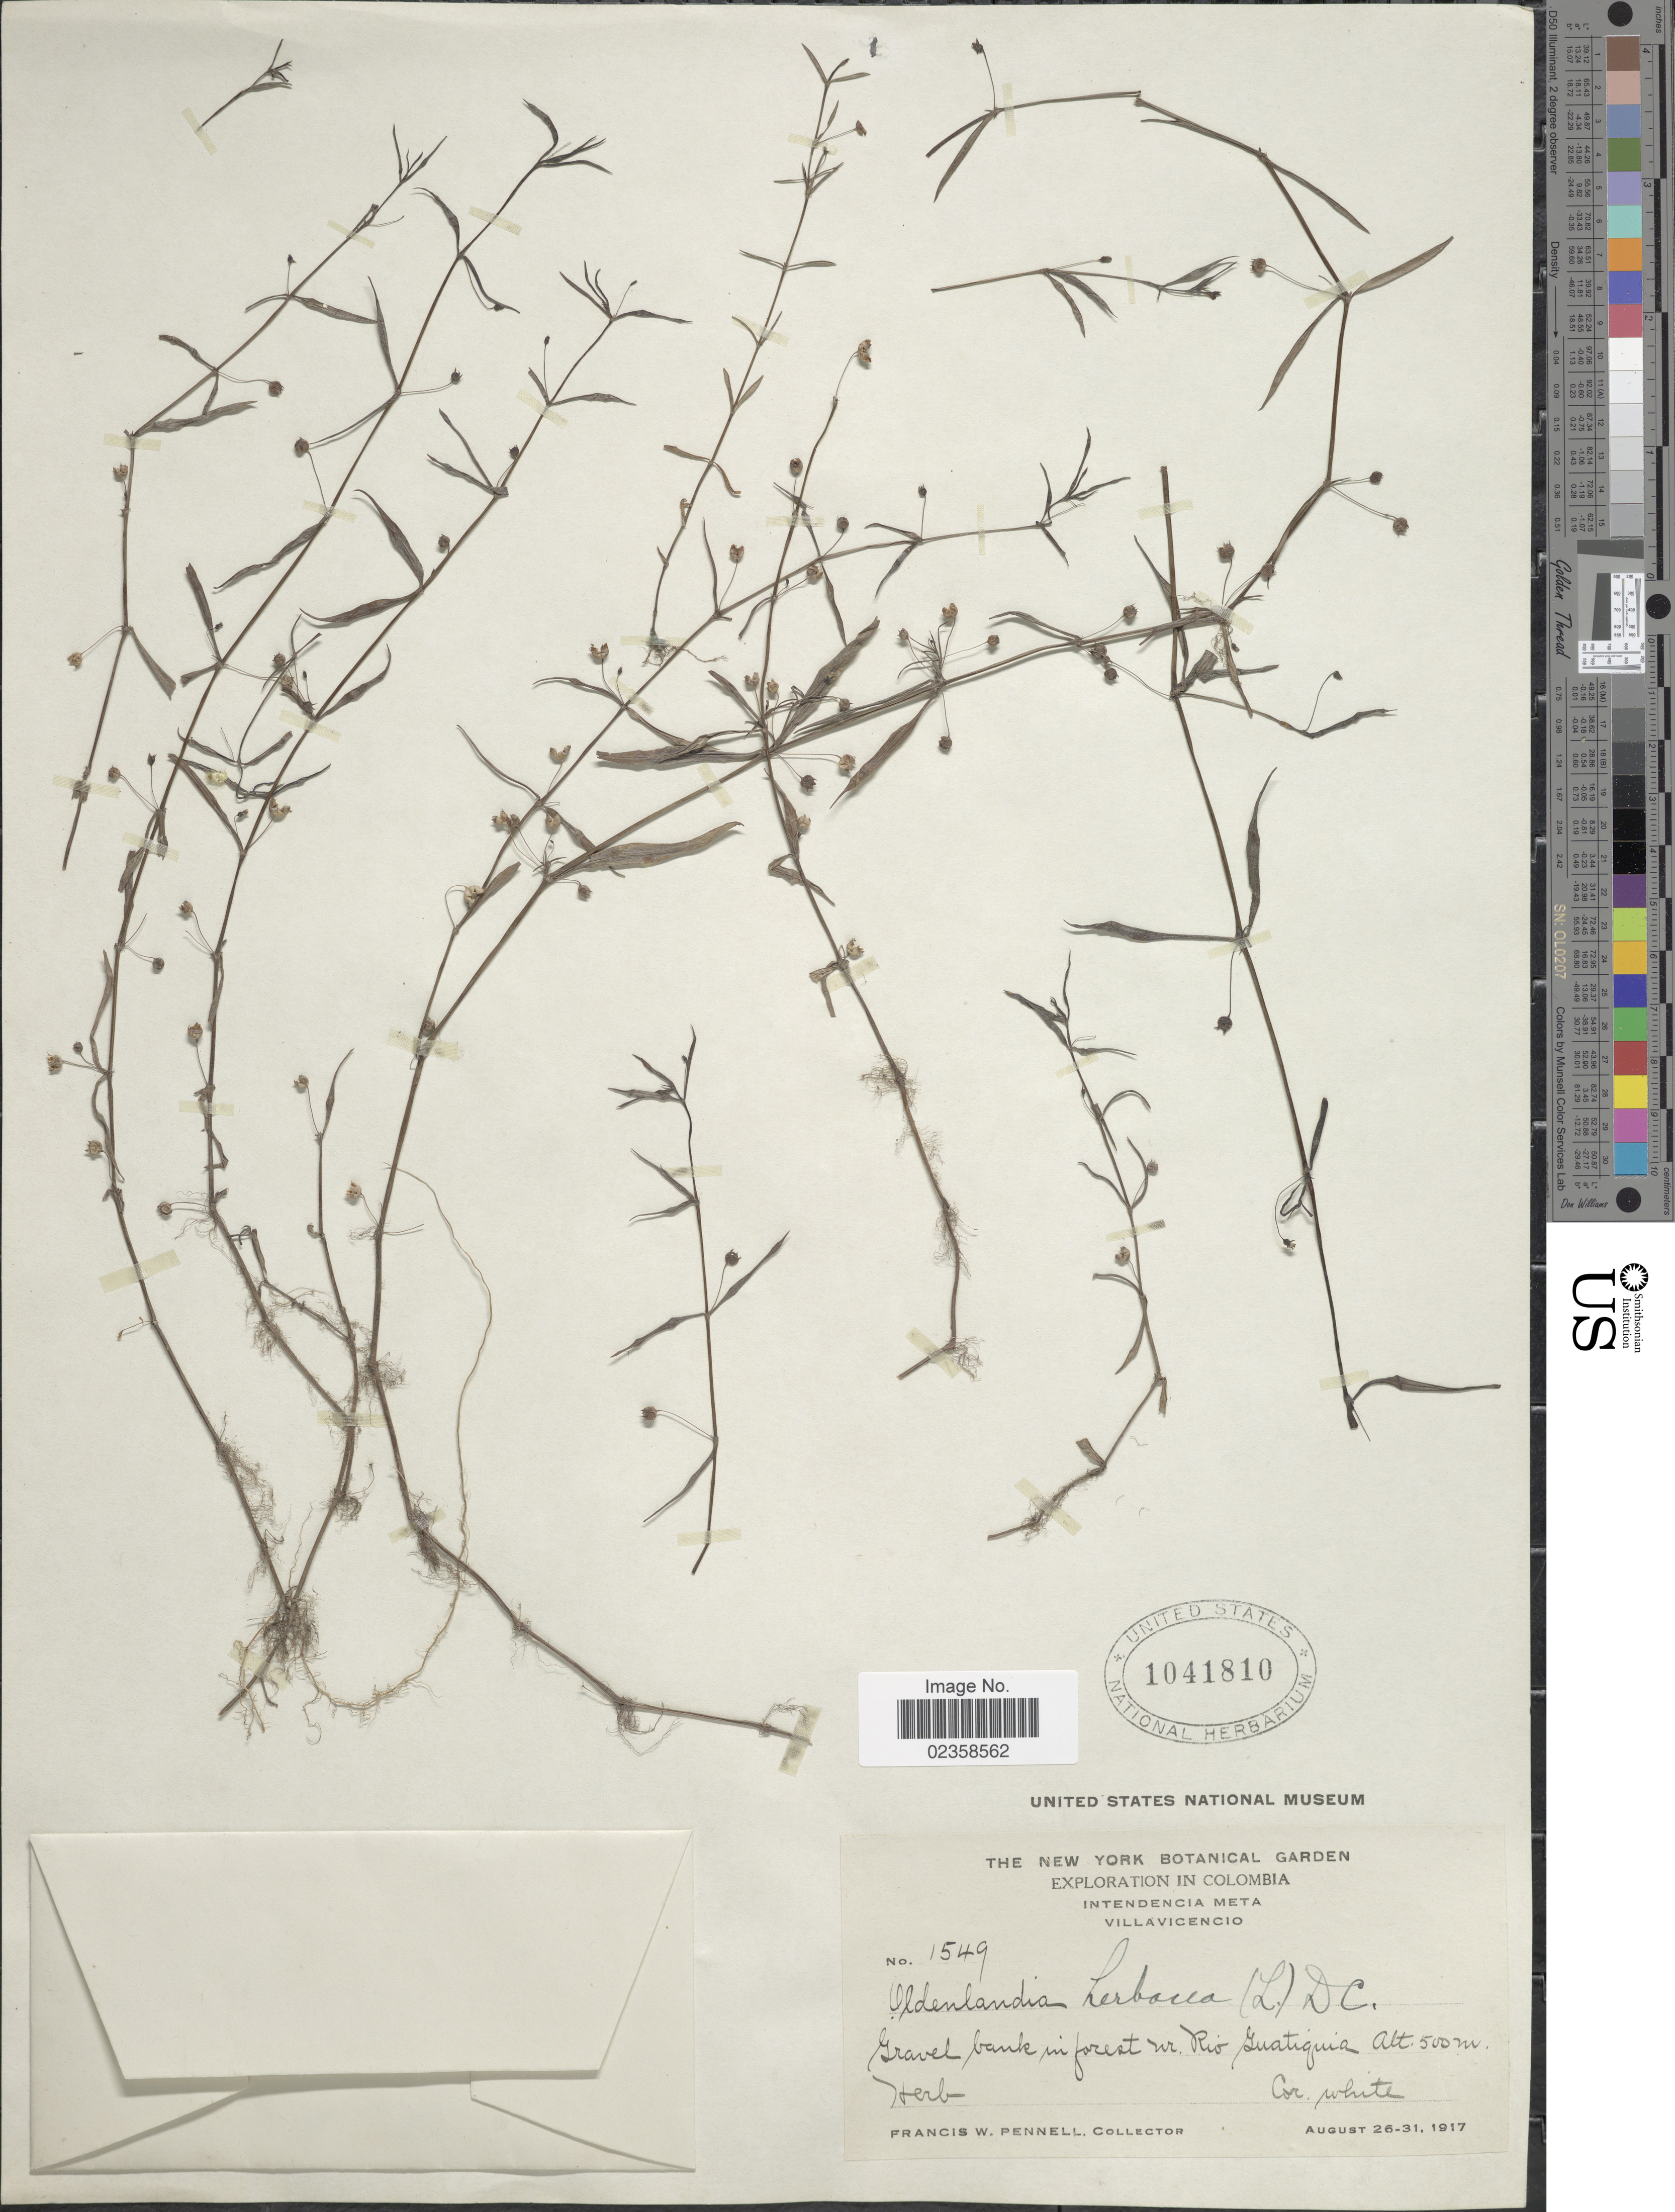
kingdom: Plantae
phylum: Tracheophyta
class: Magnoliopsida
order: Gentianales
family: Rubiaceae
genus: Oldenlandia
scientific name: Oldenlandia herbacea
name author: (L.) Roxb.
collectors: F. W. Pennell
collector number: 1549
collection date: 1917-08-26/1917-08-31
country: Colombia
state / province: Meta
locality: Intendencia Meta, Villavicencio, Gravel bank in forest nr. Rio Guatiquia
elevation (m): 500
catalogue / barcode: US 1041810